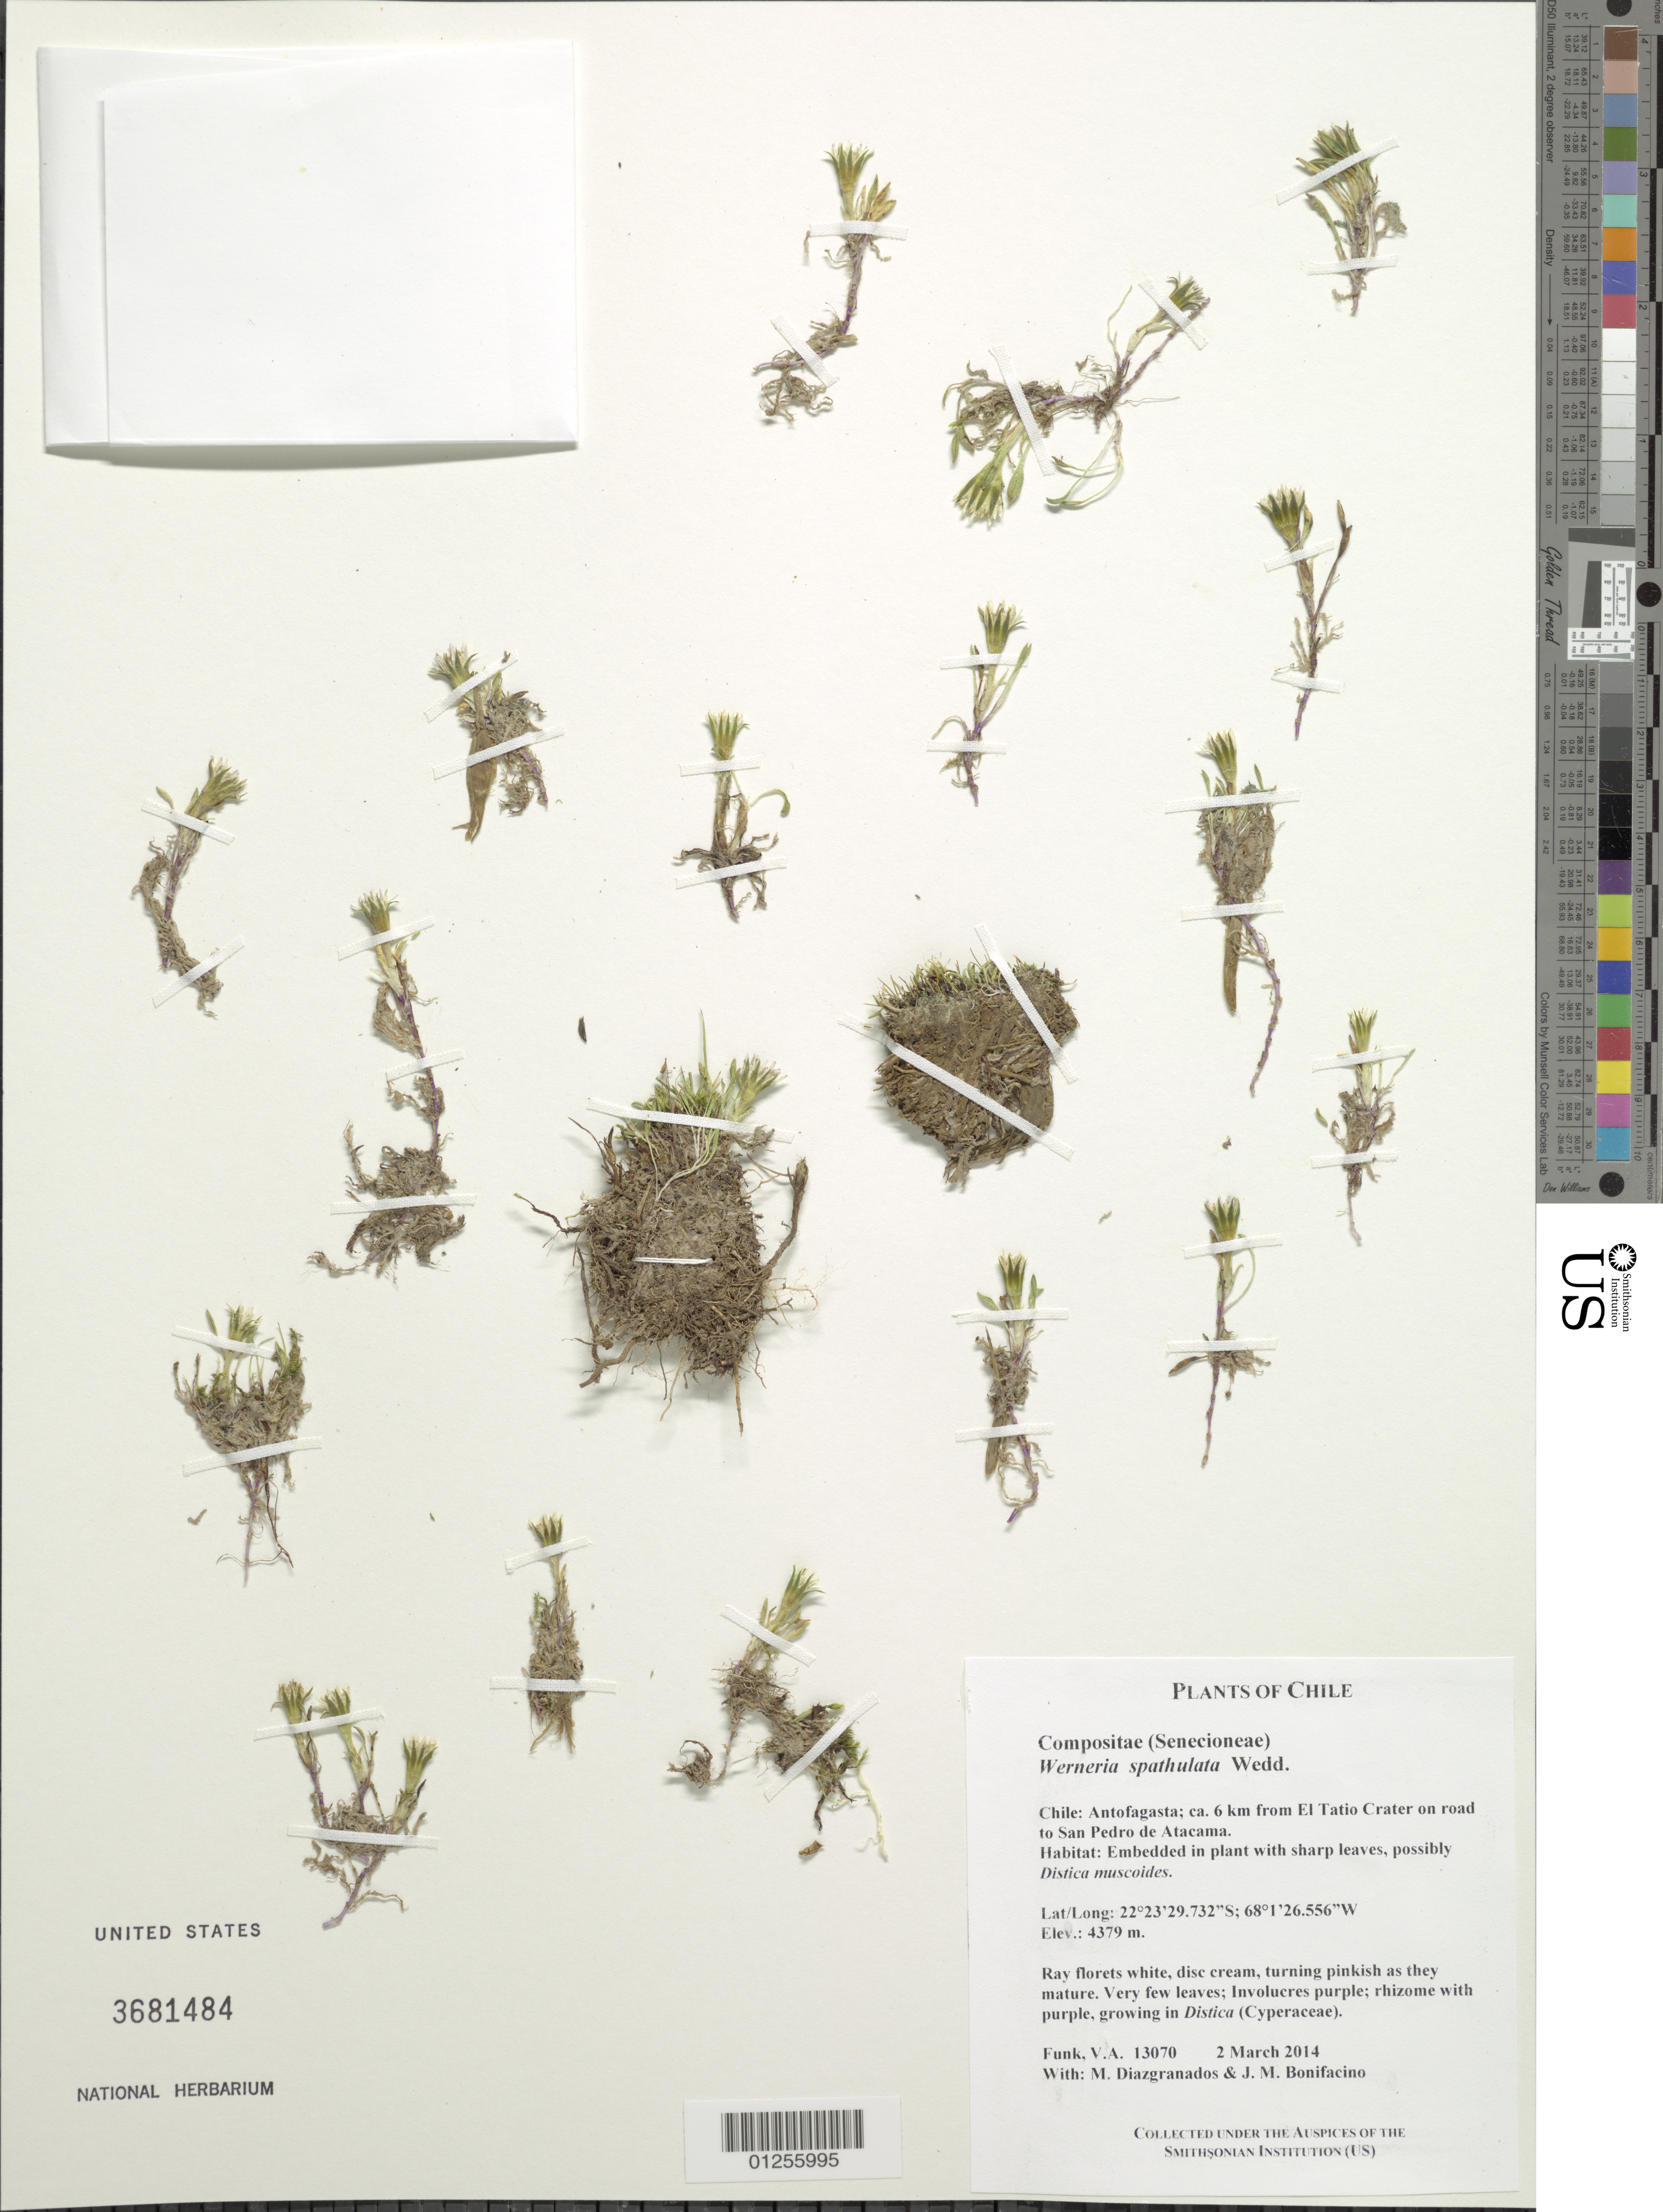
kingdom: Plantae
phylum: Tracheophyta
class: Magnoliopsida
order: Asterales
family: Asteraceae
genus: Werneria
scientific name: Werneria spathulata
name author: Wedd.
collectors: V. Funk, M. Diazgranados C. & M. Bonifacino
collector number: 13070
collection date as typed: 2 March 2014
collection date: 2014-03-02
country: Chile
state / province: Antofagasta (II)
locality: ca. 6 km from El Tatio Crater on road to San Pedro de Atacama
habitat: Embedded in plant with sharp leaves, possibly Distica muscoides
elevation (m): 4379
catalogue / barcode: US 3681484